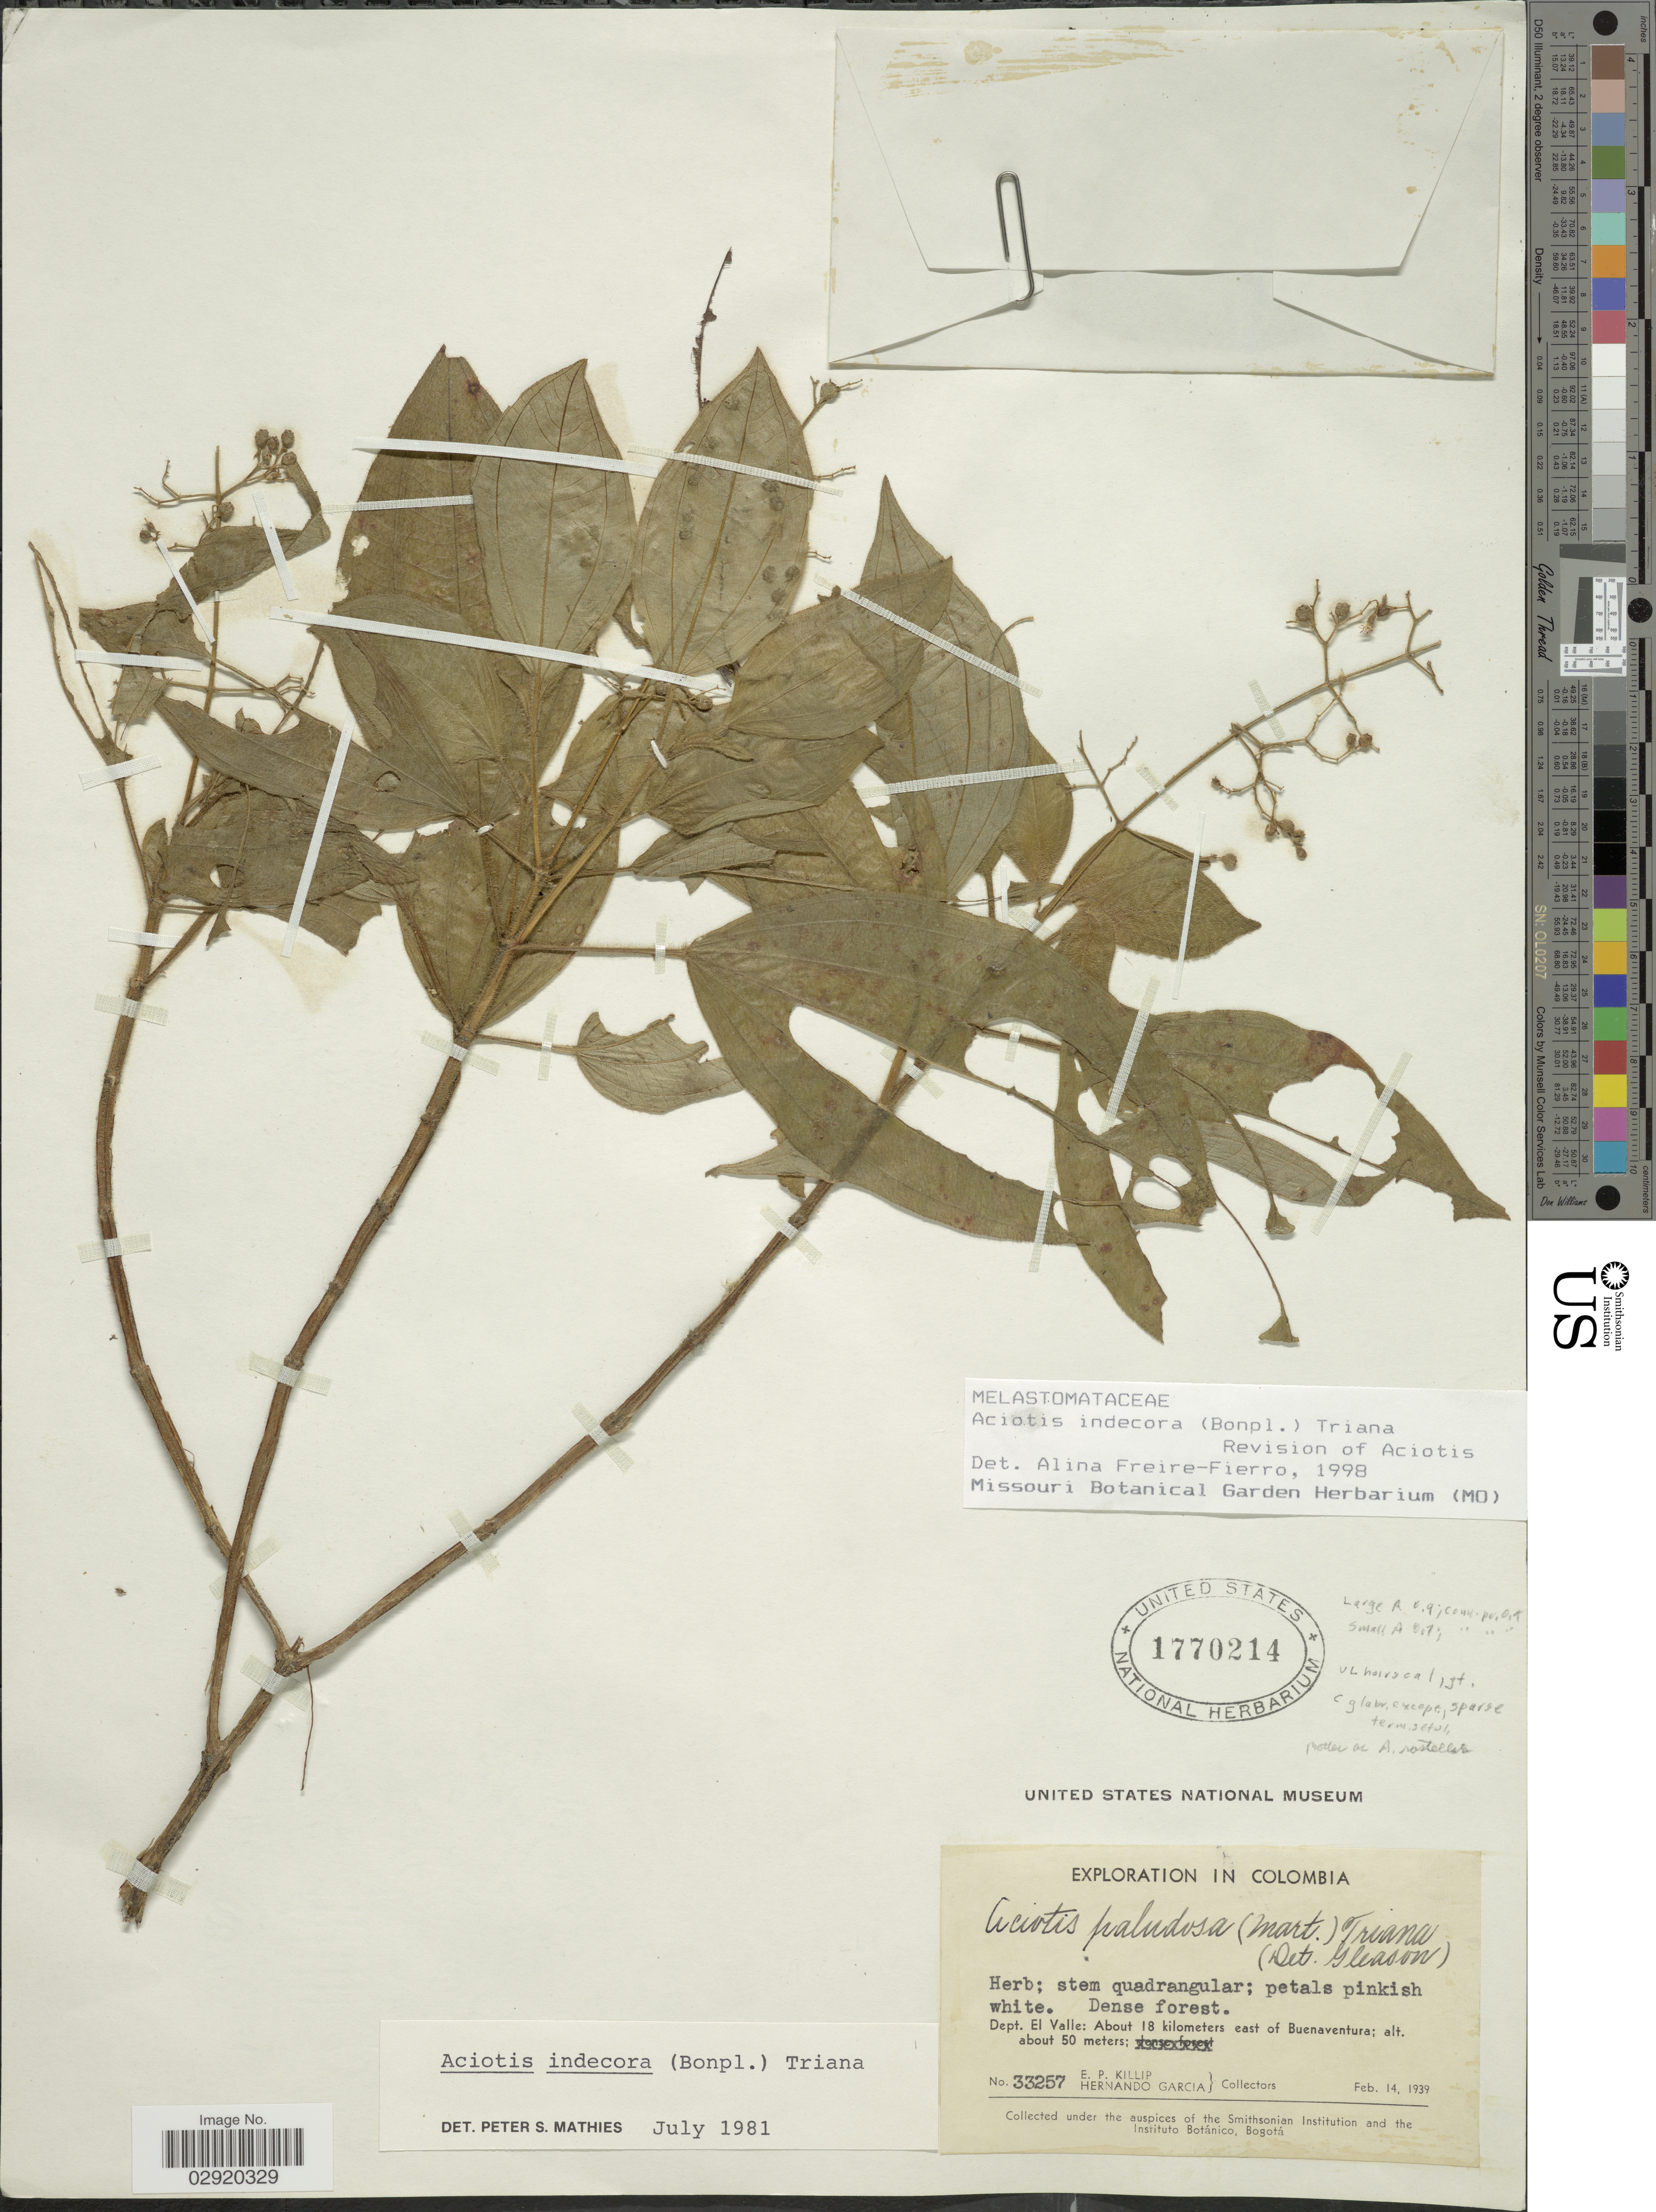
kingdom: Plantae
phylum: Tracheophyta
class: Magnoliopsida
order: Myrtales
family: Melastomataceae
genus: Aciotis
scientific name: Aciotis indecora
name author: (Bonpl.) Triana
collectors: E. P. Killip & H. Garcia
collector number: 33257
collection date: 1939-02-14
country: Colombia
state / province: Valle del Cauca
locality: Dept. El Valle: About 18 kilometers east of Buenaventura.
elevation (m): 50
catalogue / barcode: US 1770214